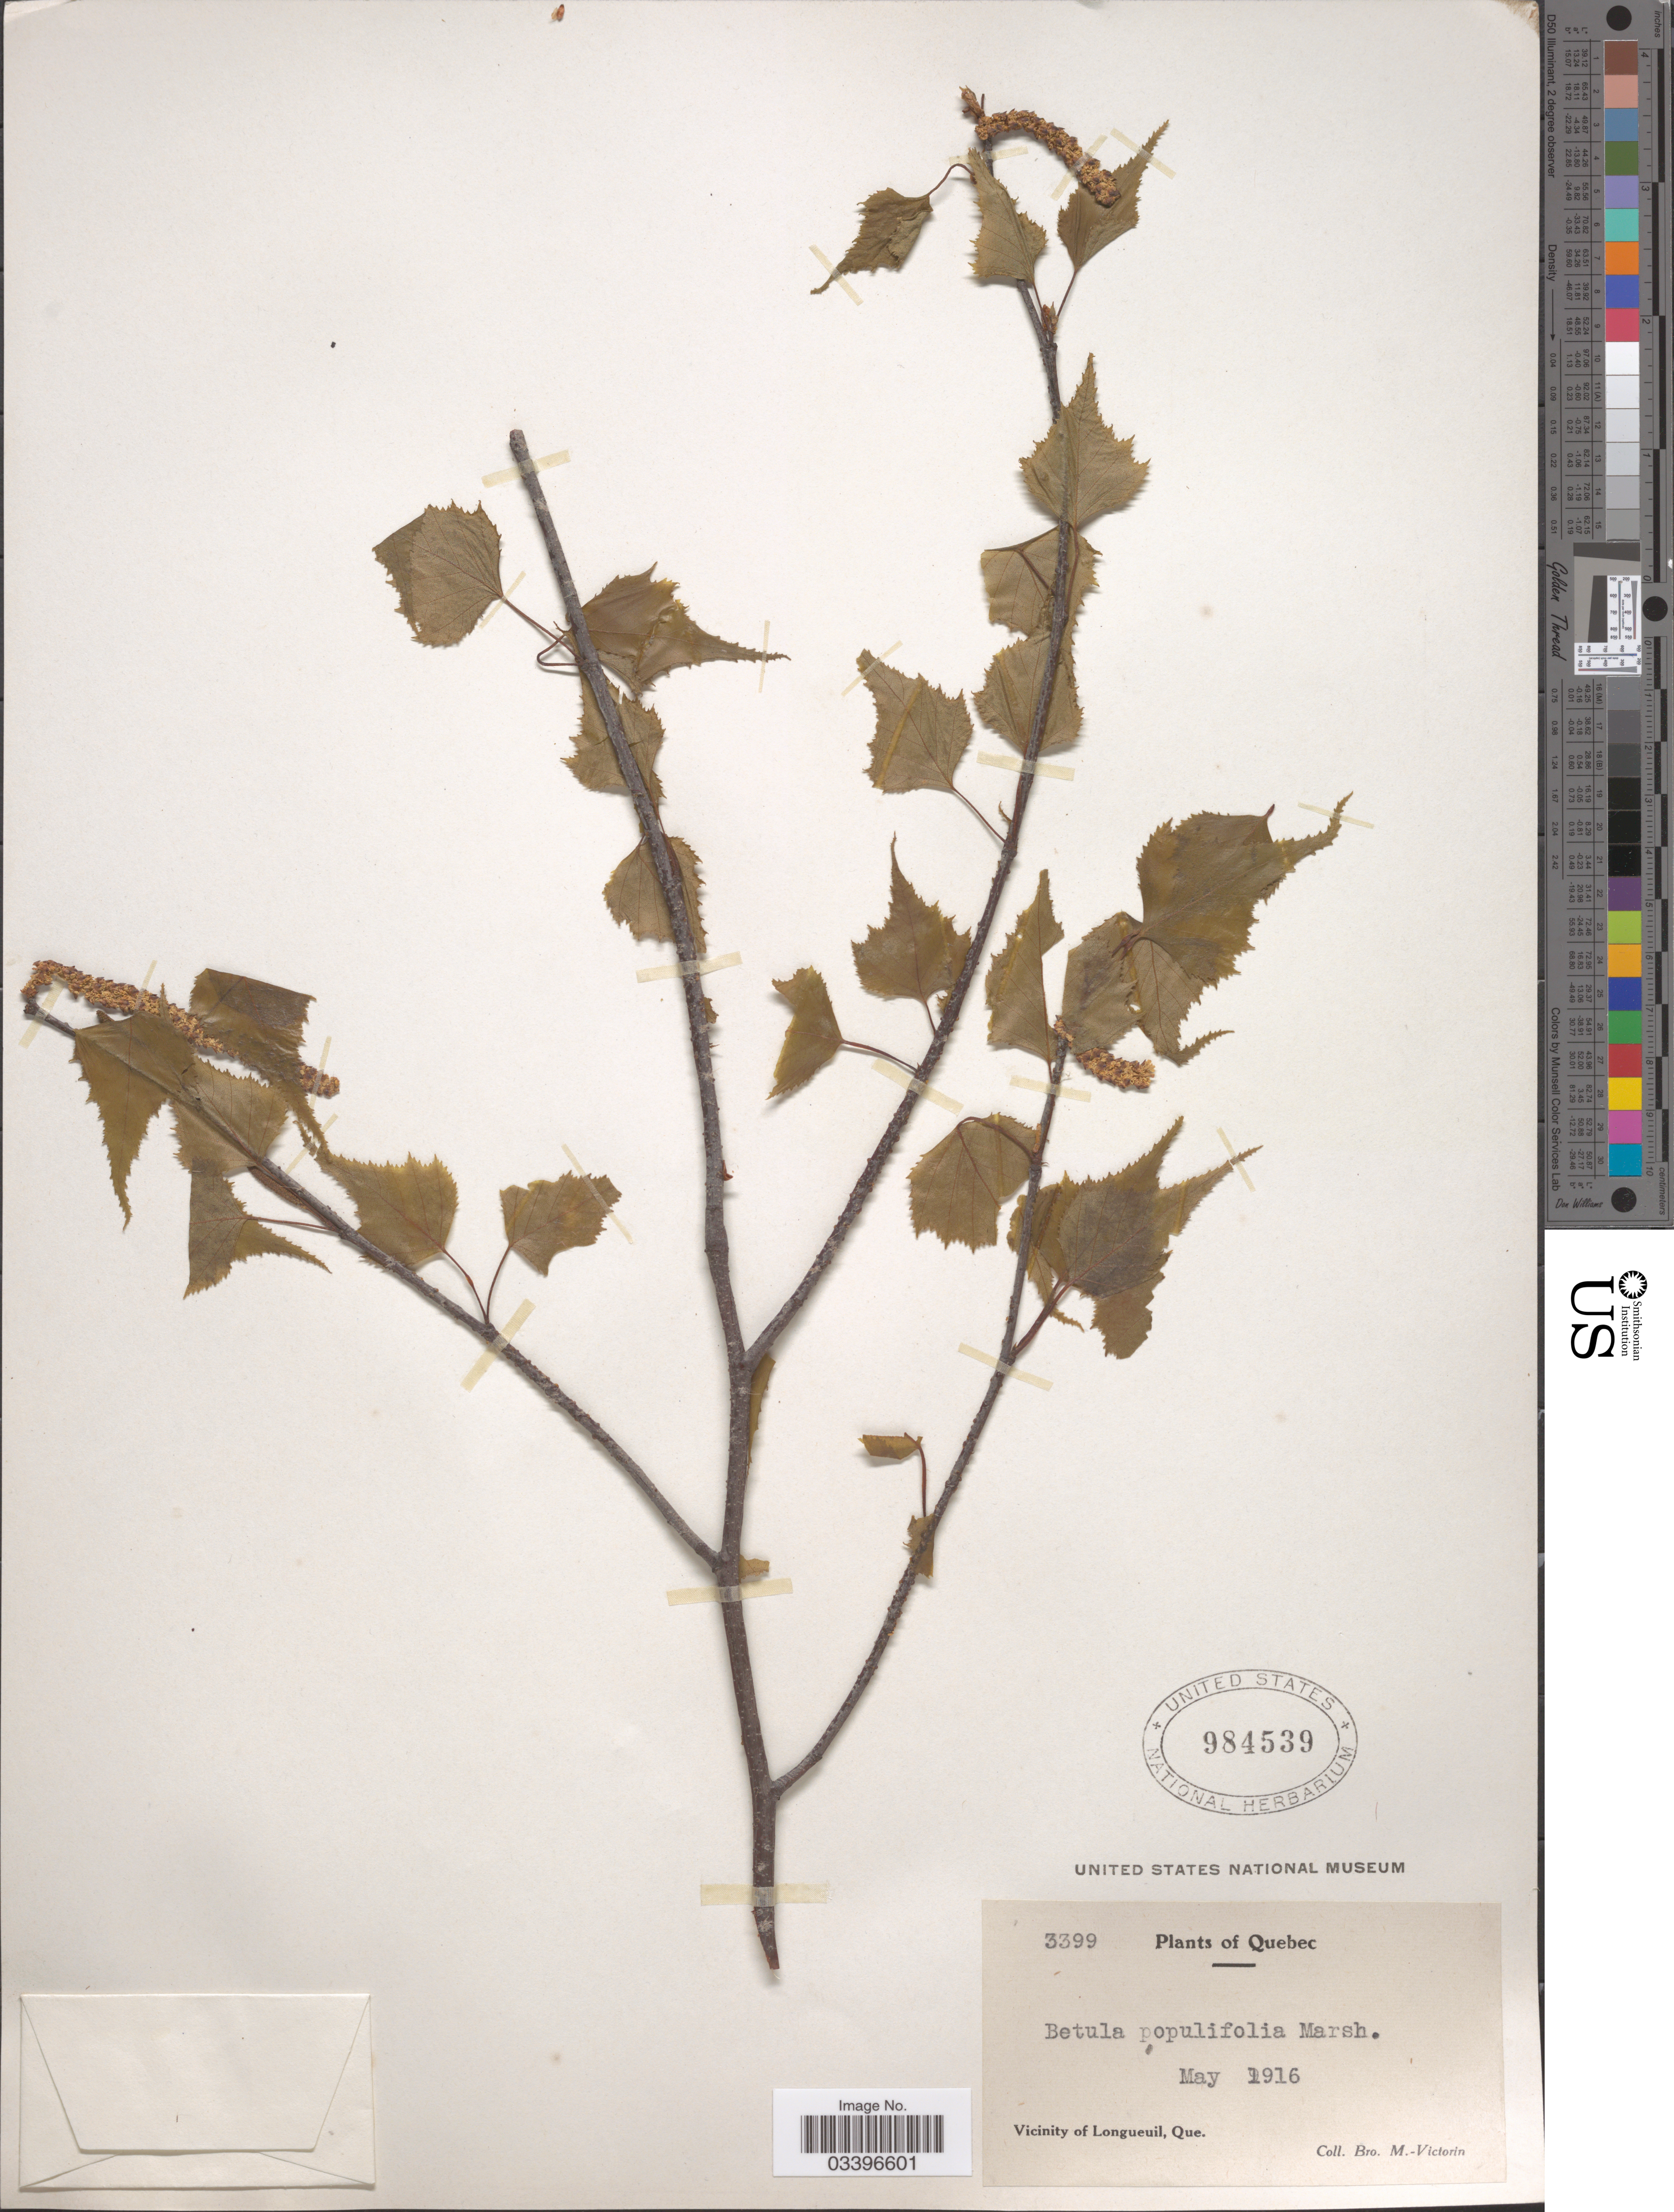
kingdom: Plantae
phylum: Tracheophyta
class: Magnoliopsida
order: Fagales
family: Betulaceae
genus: Betula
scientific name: Betula populifolia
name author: Marshall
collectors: Fr. Marie-Victorin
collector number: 3399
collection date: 1916-05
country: Canada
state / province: Quebec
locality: Vicinity of Longueuil.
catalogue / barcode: US 984539